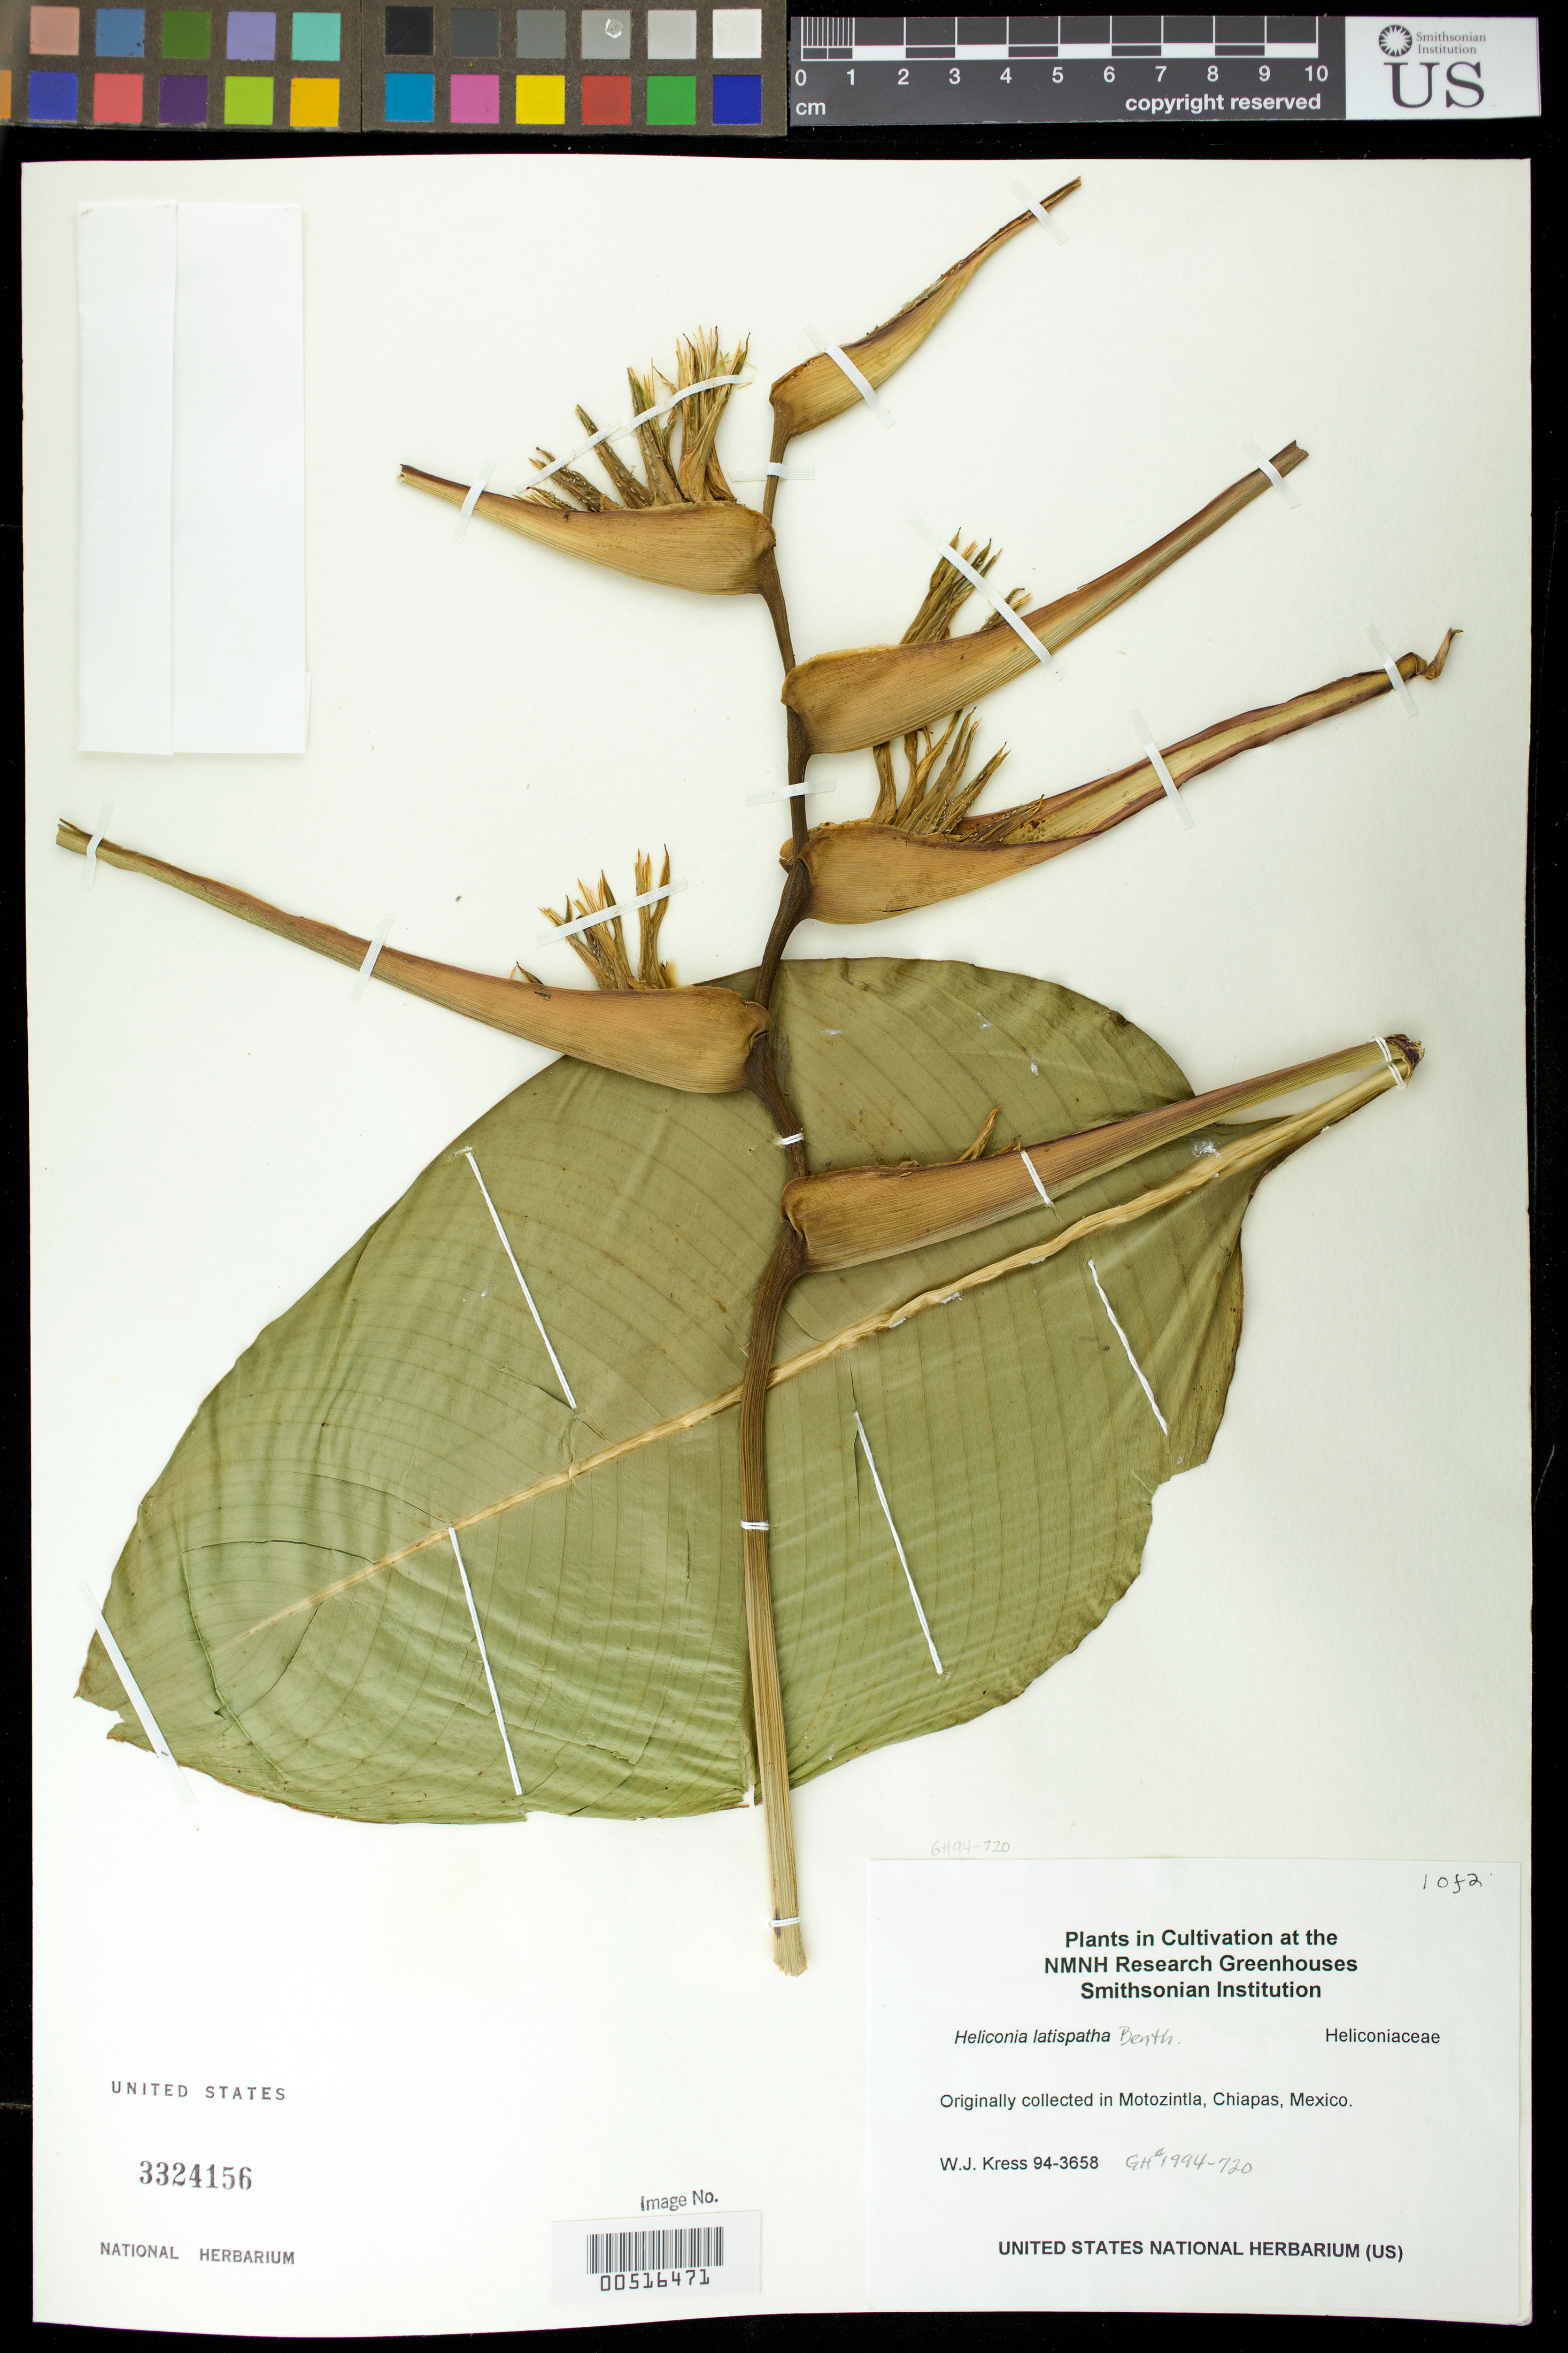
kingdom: Plantae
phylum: Tracheophyta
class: Liliopsida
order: Zingiberales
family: Heliconiaceae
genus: Heliconia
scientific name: Heliconia latispatha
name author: Benth.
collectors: W. J. Kress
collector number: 94-3658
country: Mexico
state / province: Chiapas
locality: Motozintla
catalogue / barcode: US 3324156